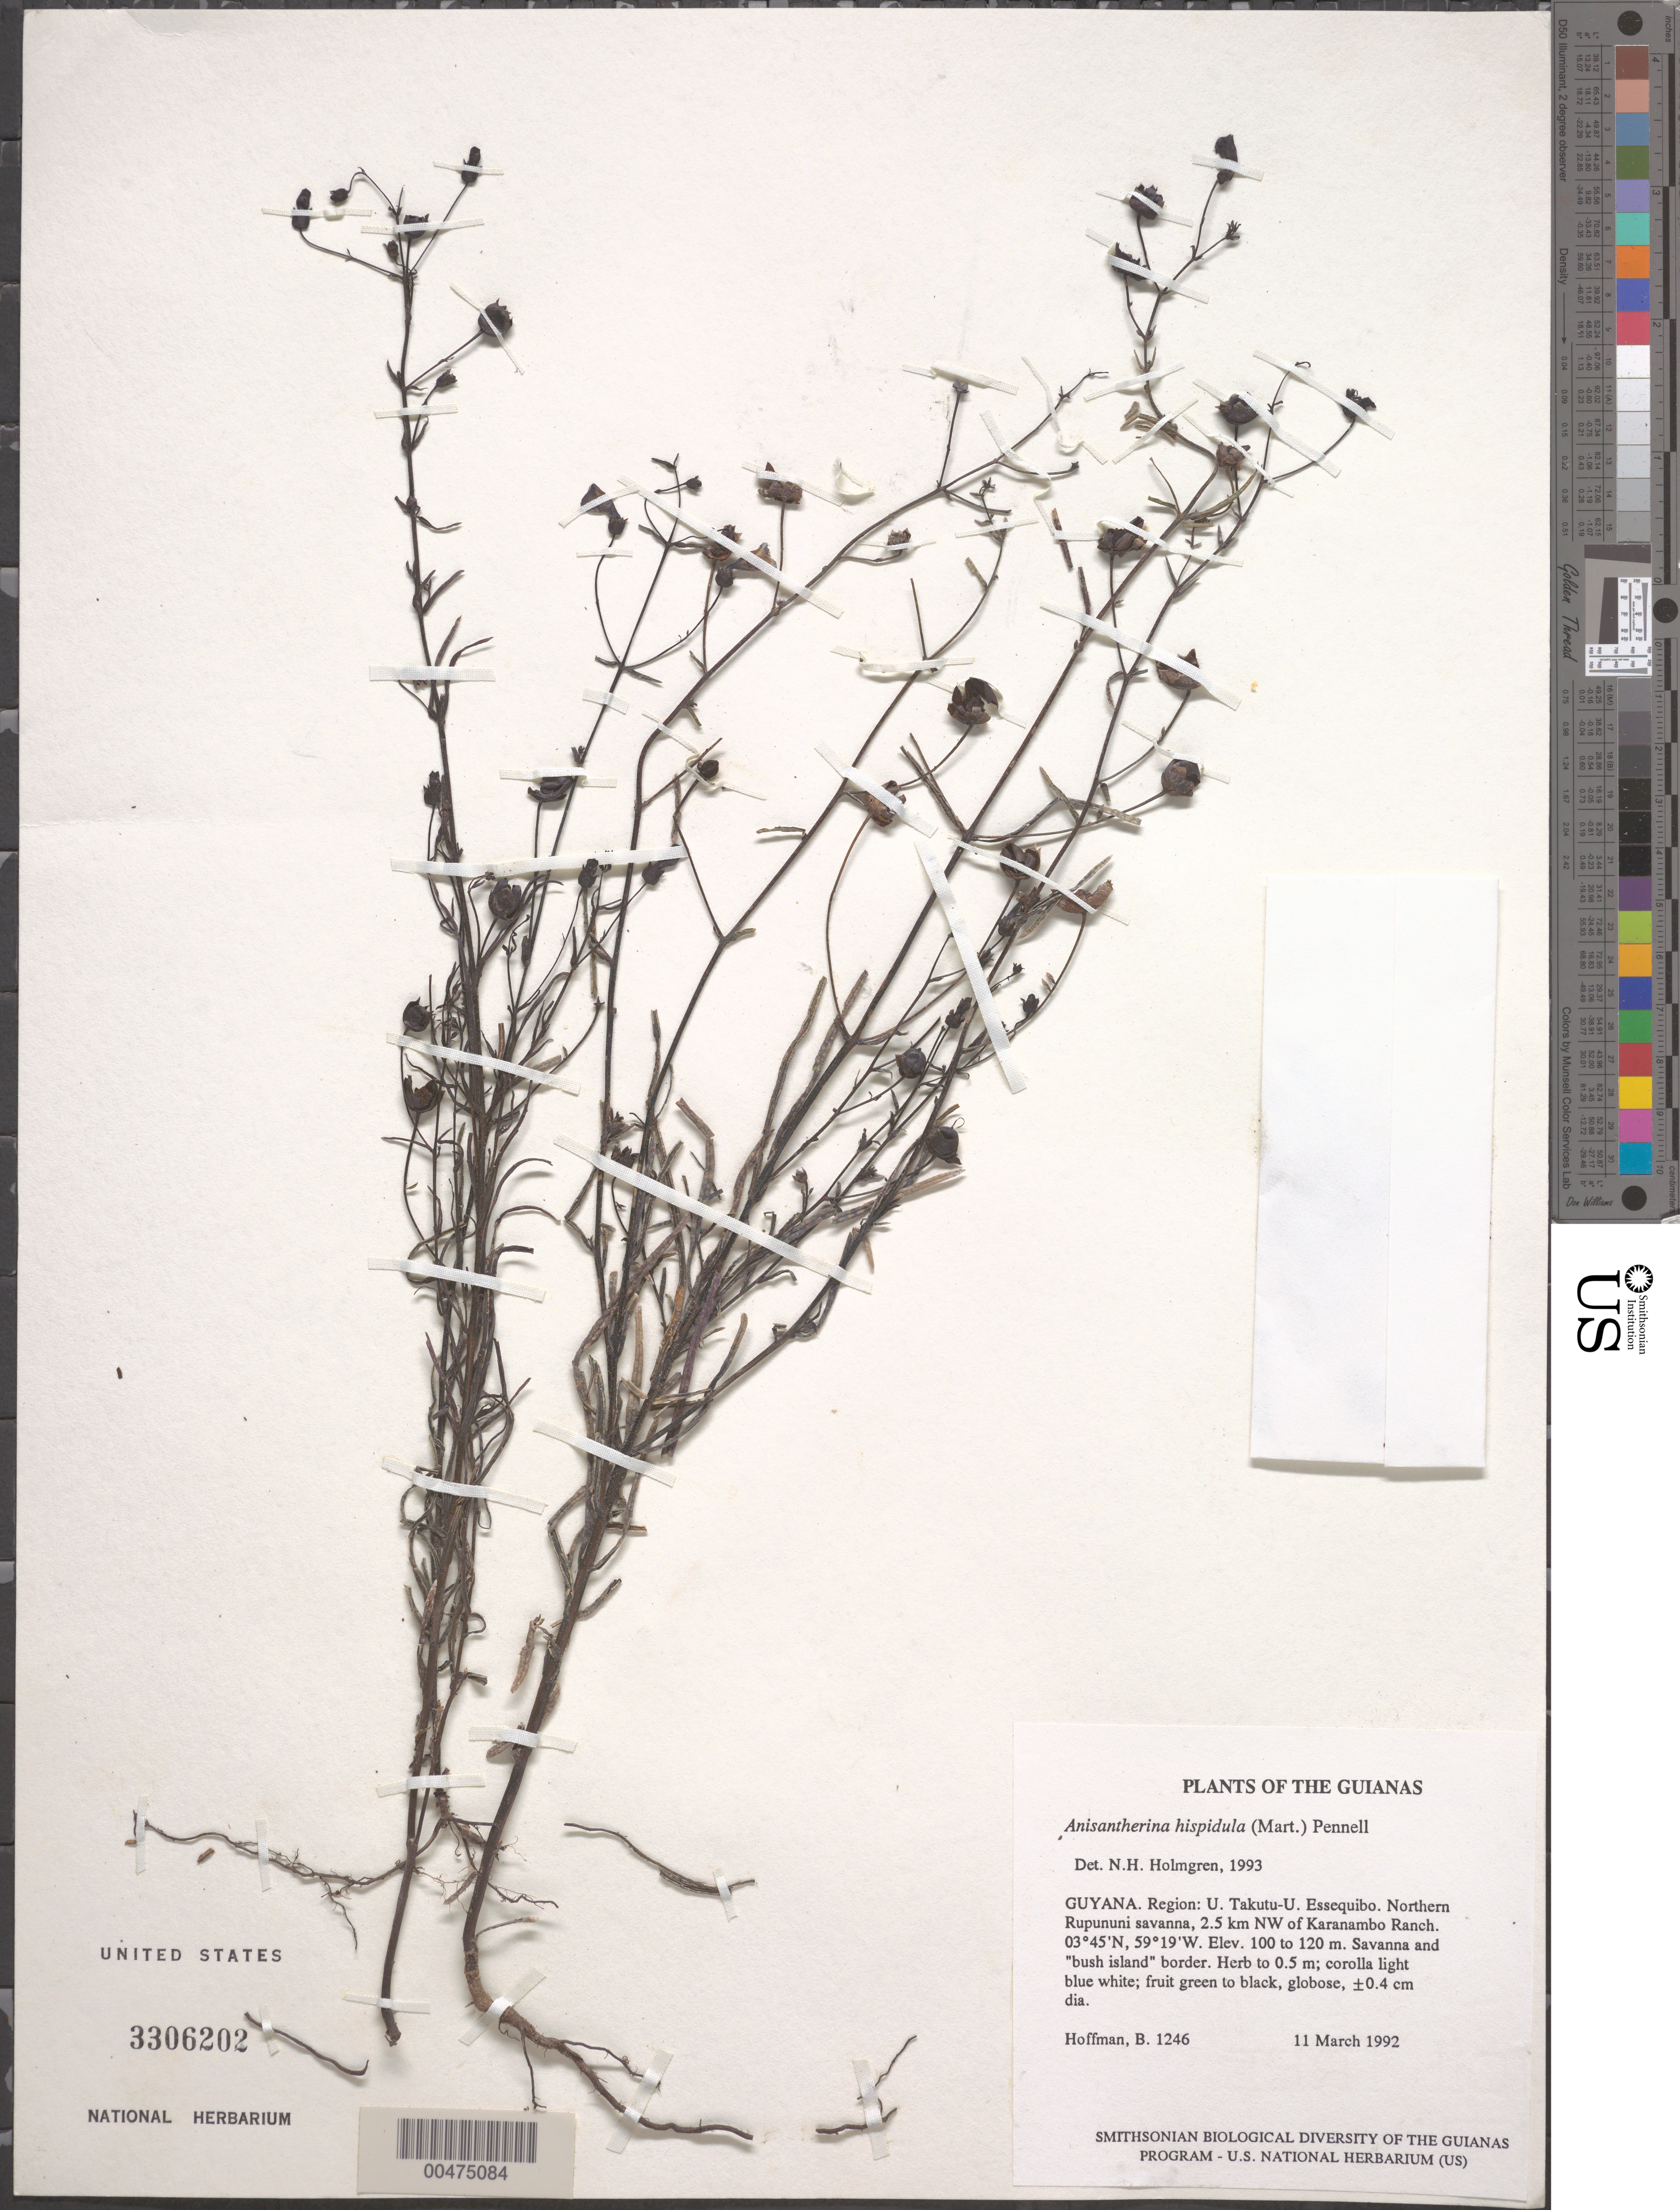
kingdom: Plantae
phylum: Tracheophyta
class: Magnoliopsida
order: Lamiales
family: Orobanchaceae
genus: Anisantherina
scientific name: Anisantherina hispidula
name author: (Mart.) Pennell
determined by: Holmgren, N. H., (NY), New York Botanical Garden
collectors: B. Hoffman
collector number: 1246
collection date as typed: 11 March 1992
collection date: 1992-03-11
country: Guyana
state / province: U. Takutu-U. Essequibo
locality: Northern Rupununi savanna, 2.5 km NW of Karanambo Ranch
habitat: Savanna and "bush island" border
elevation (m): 100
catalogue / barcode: US 3306202